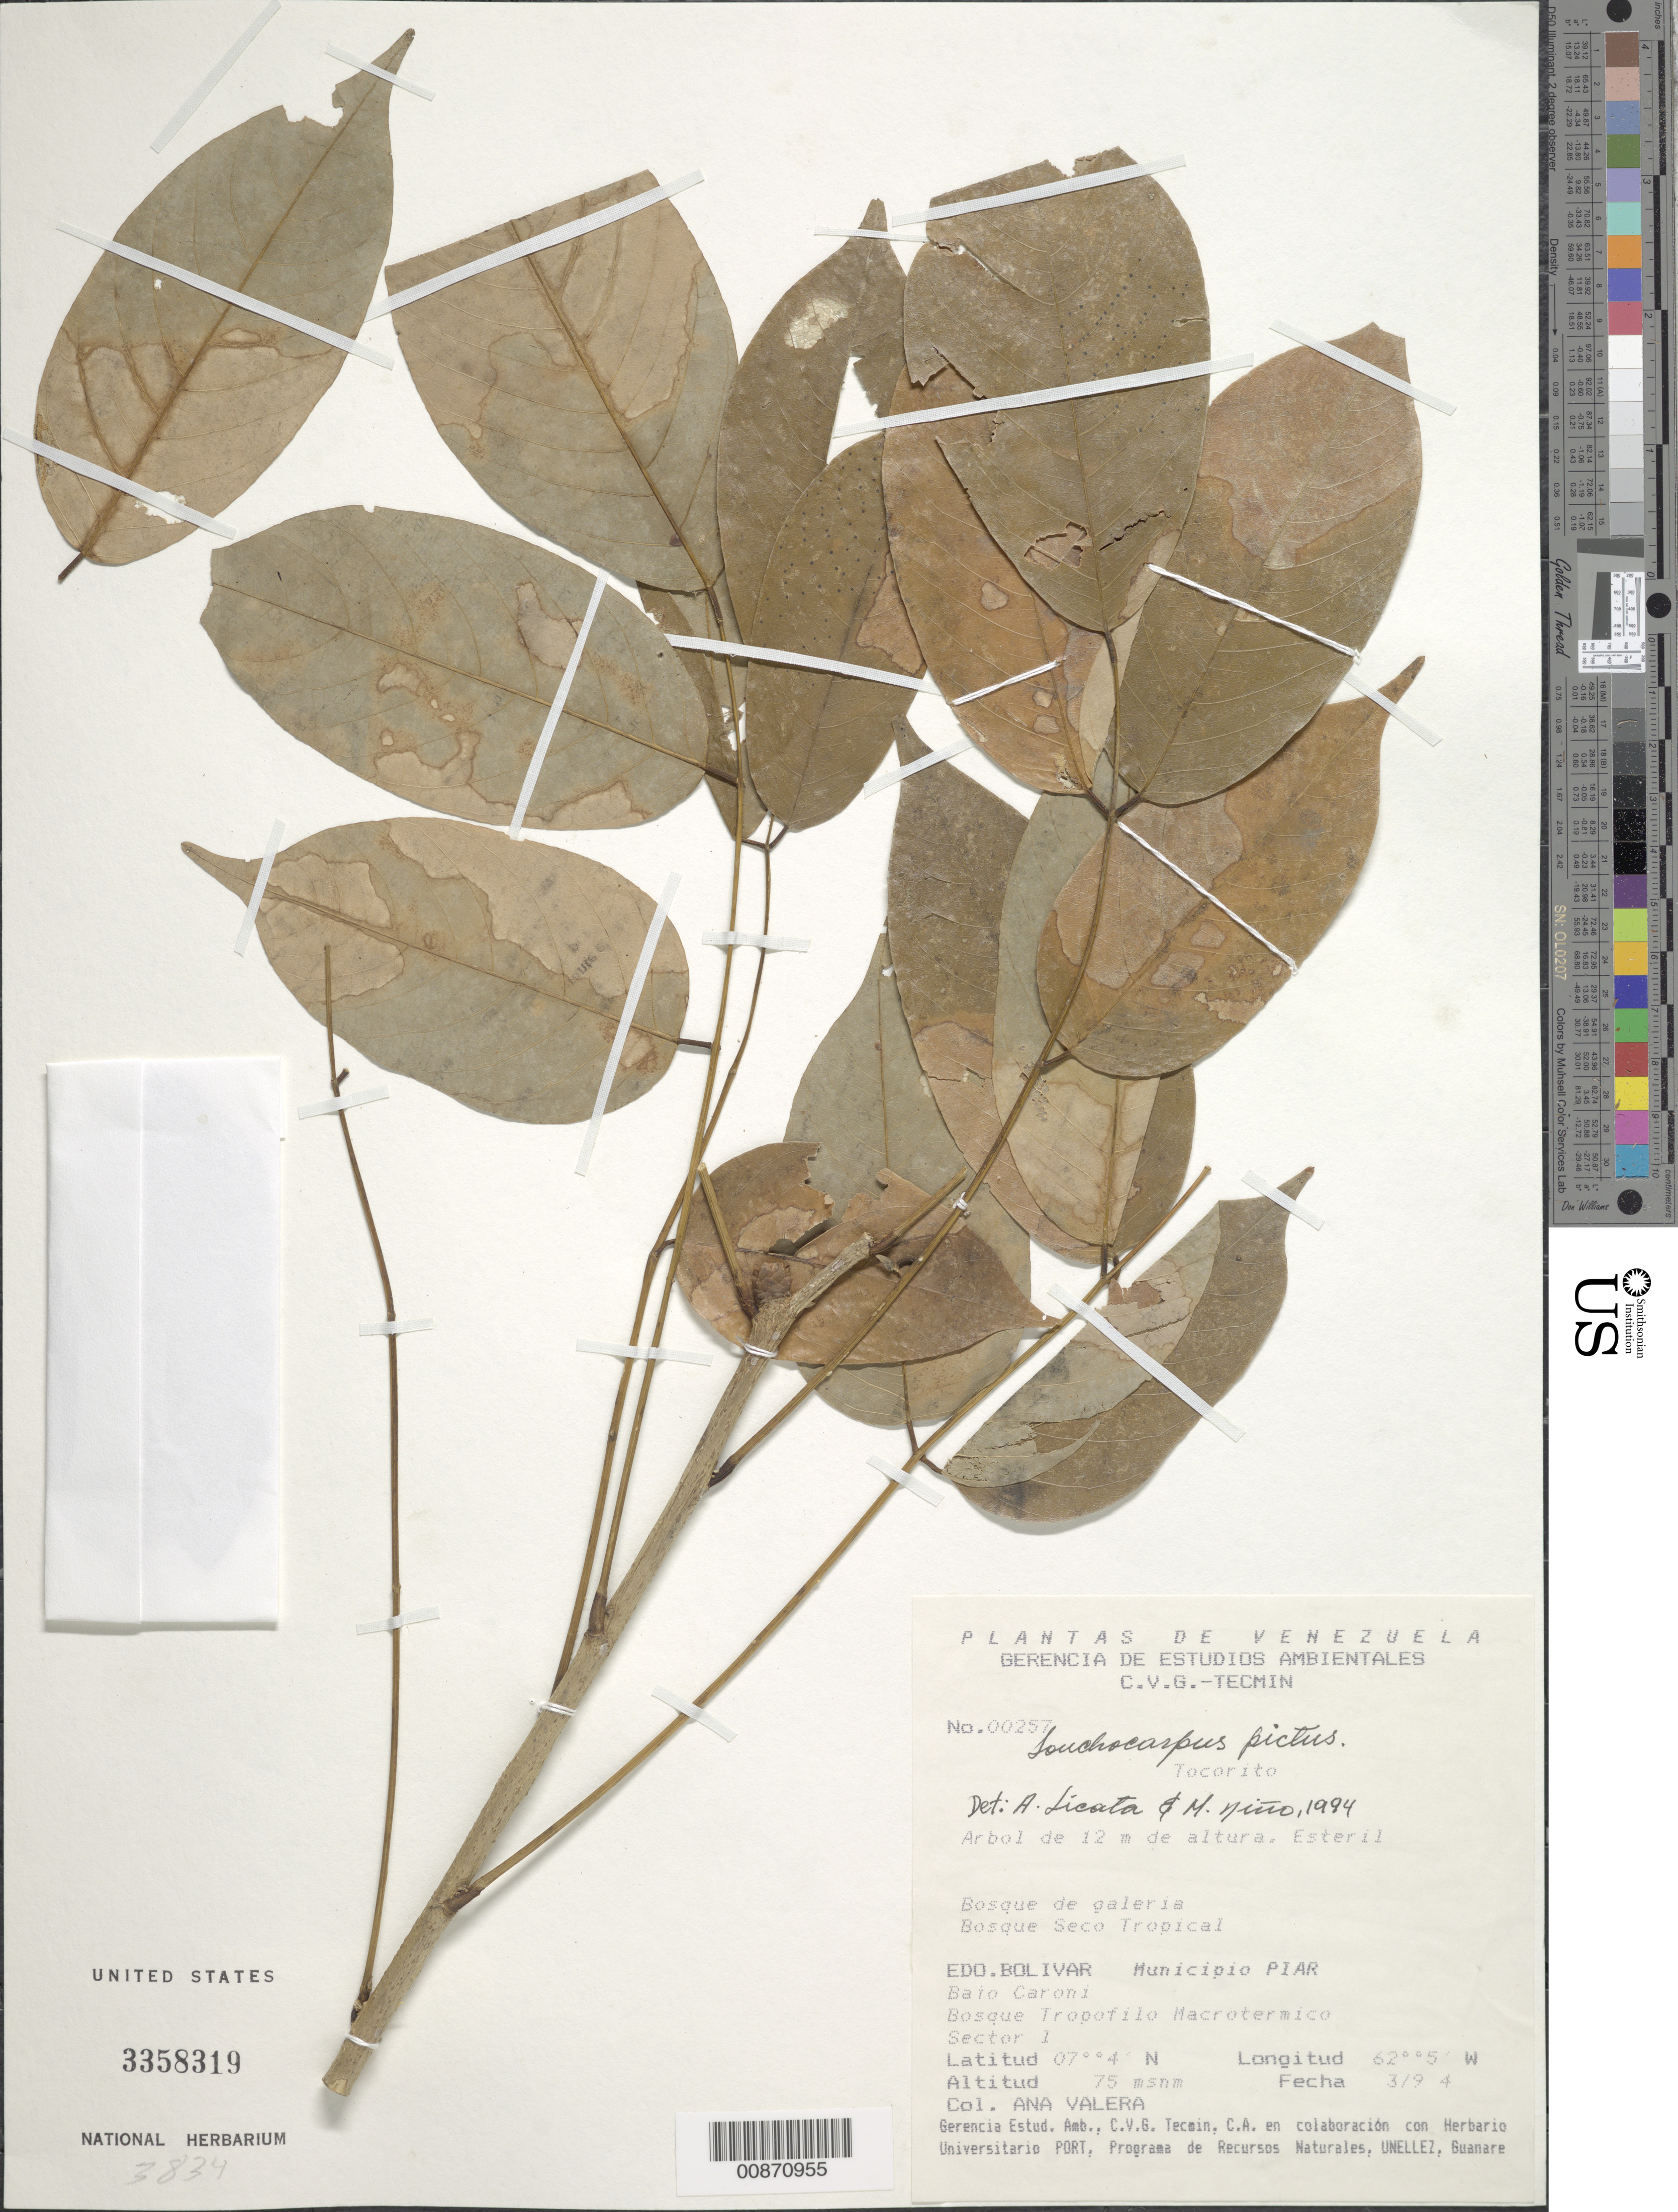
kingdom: Plantae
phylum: Tracheophyta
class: Magnoliopsida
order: Fabales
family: Fabaceae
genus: Lonchocarpus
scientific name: Lonchocarpus pictus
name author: Pittier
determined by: Licata, A.; Niño, S. M.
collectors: A. Valera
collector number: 257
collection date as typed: Mar-94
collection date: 1994-03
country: Venezuela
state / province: Bolívar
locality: Mun. Piar, Bajo Caroní, Sector 1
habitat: Bosque de galeria, bosque seco tropical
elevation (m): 75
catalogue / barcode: US 3358319